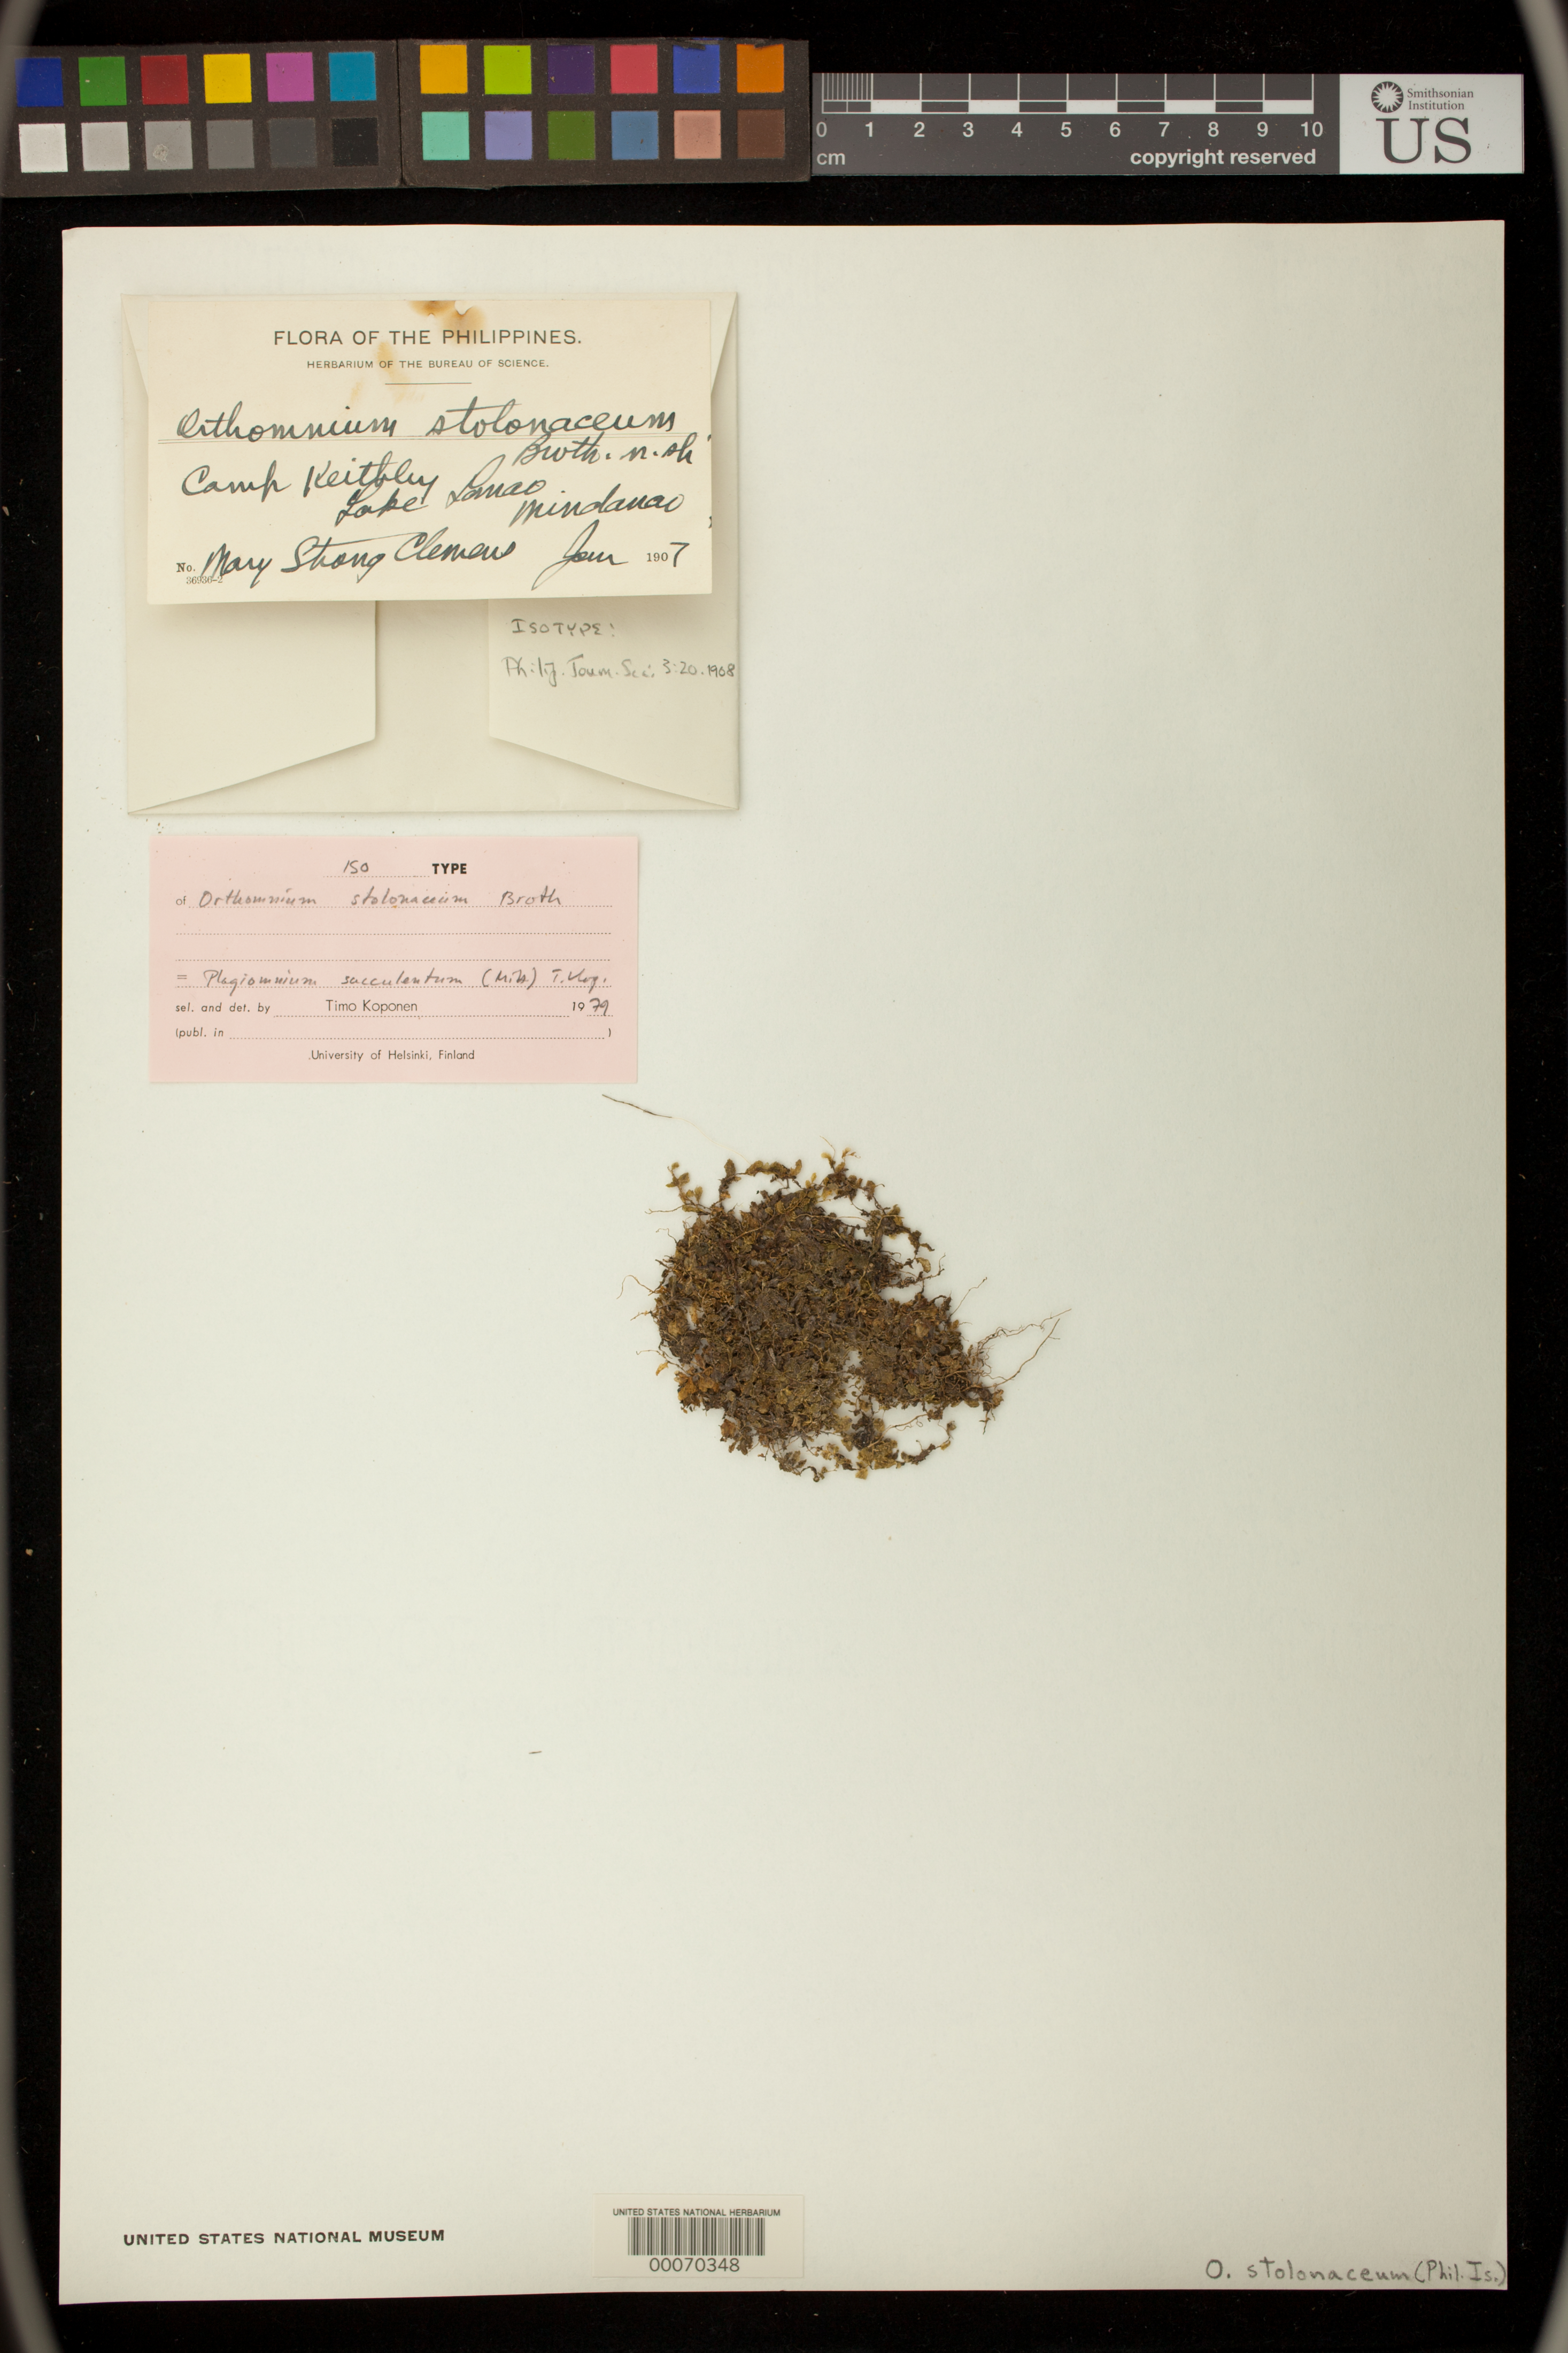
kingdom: Plantae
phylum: Bryophyta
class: Bryopsida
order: Bryales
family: Mniaceae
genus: Orthomnium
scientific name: Orthomnium stolonaceum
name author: Broth.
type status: Isotype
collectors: M. S. Clemens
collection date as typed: Jan 1907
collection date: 1907-01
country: Philippines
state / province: Muslim Mindanao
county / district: Lanao del Sur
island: Mindanao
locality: Lake Lanao, Camp Keithley.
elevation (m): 800